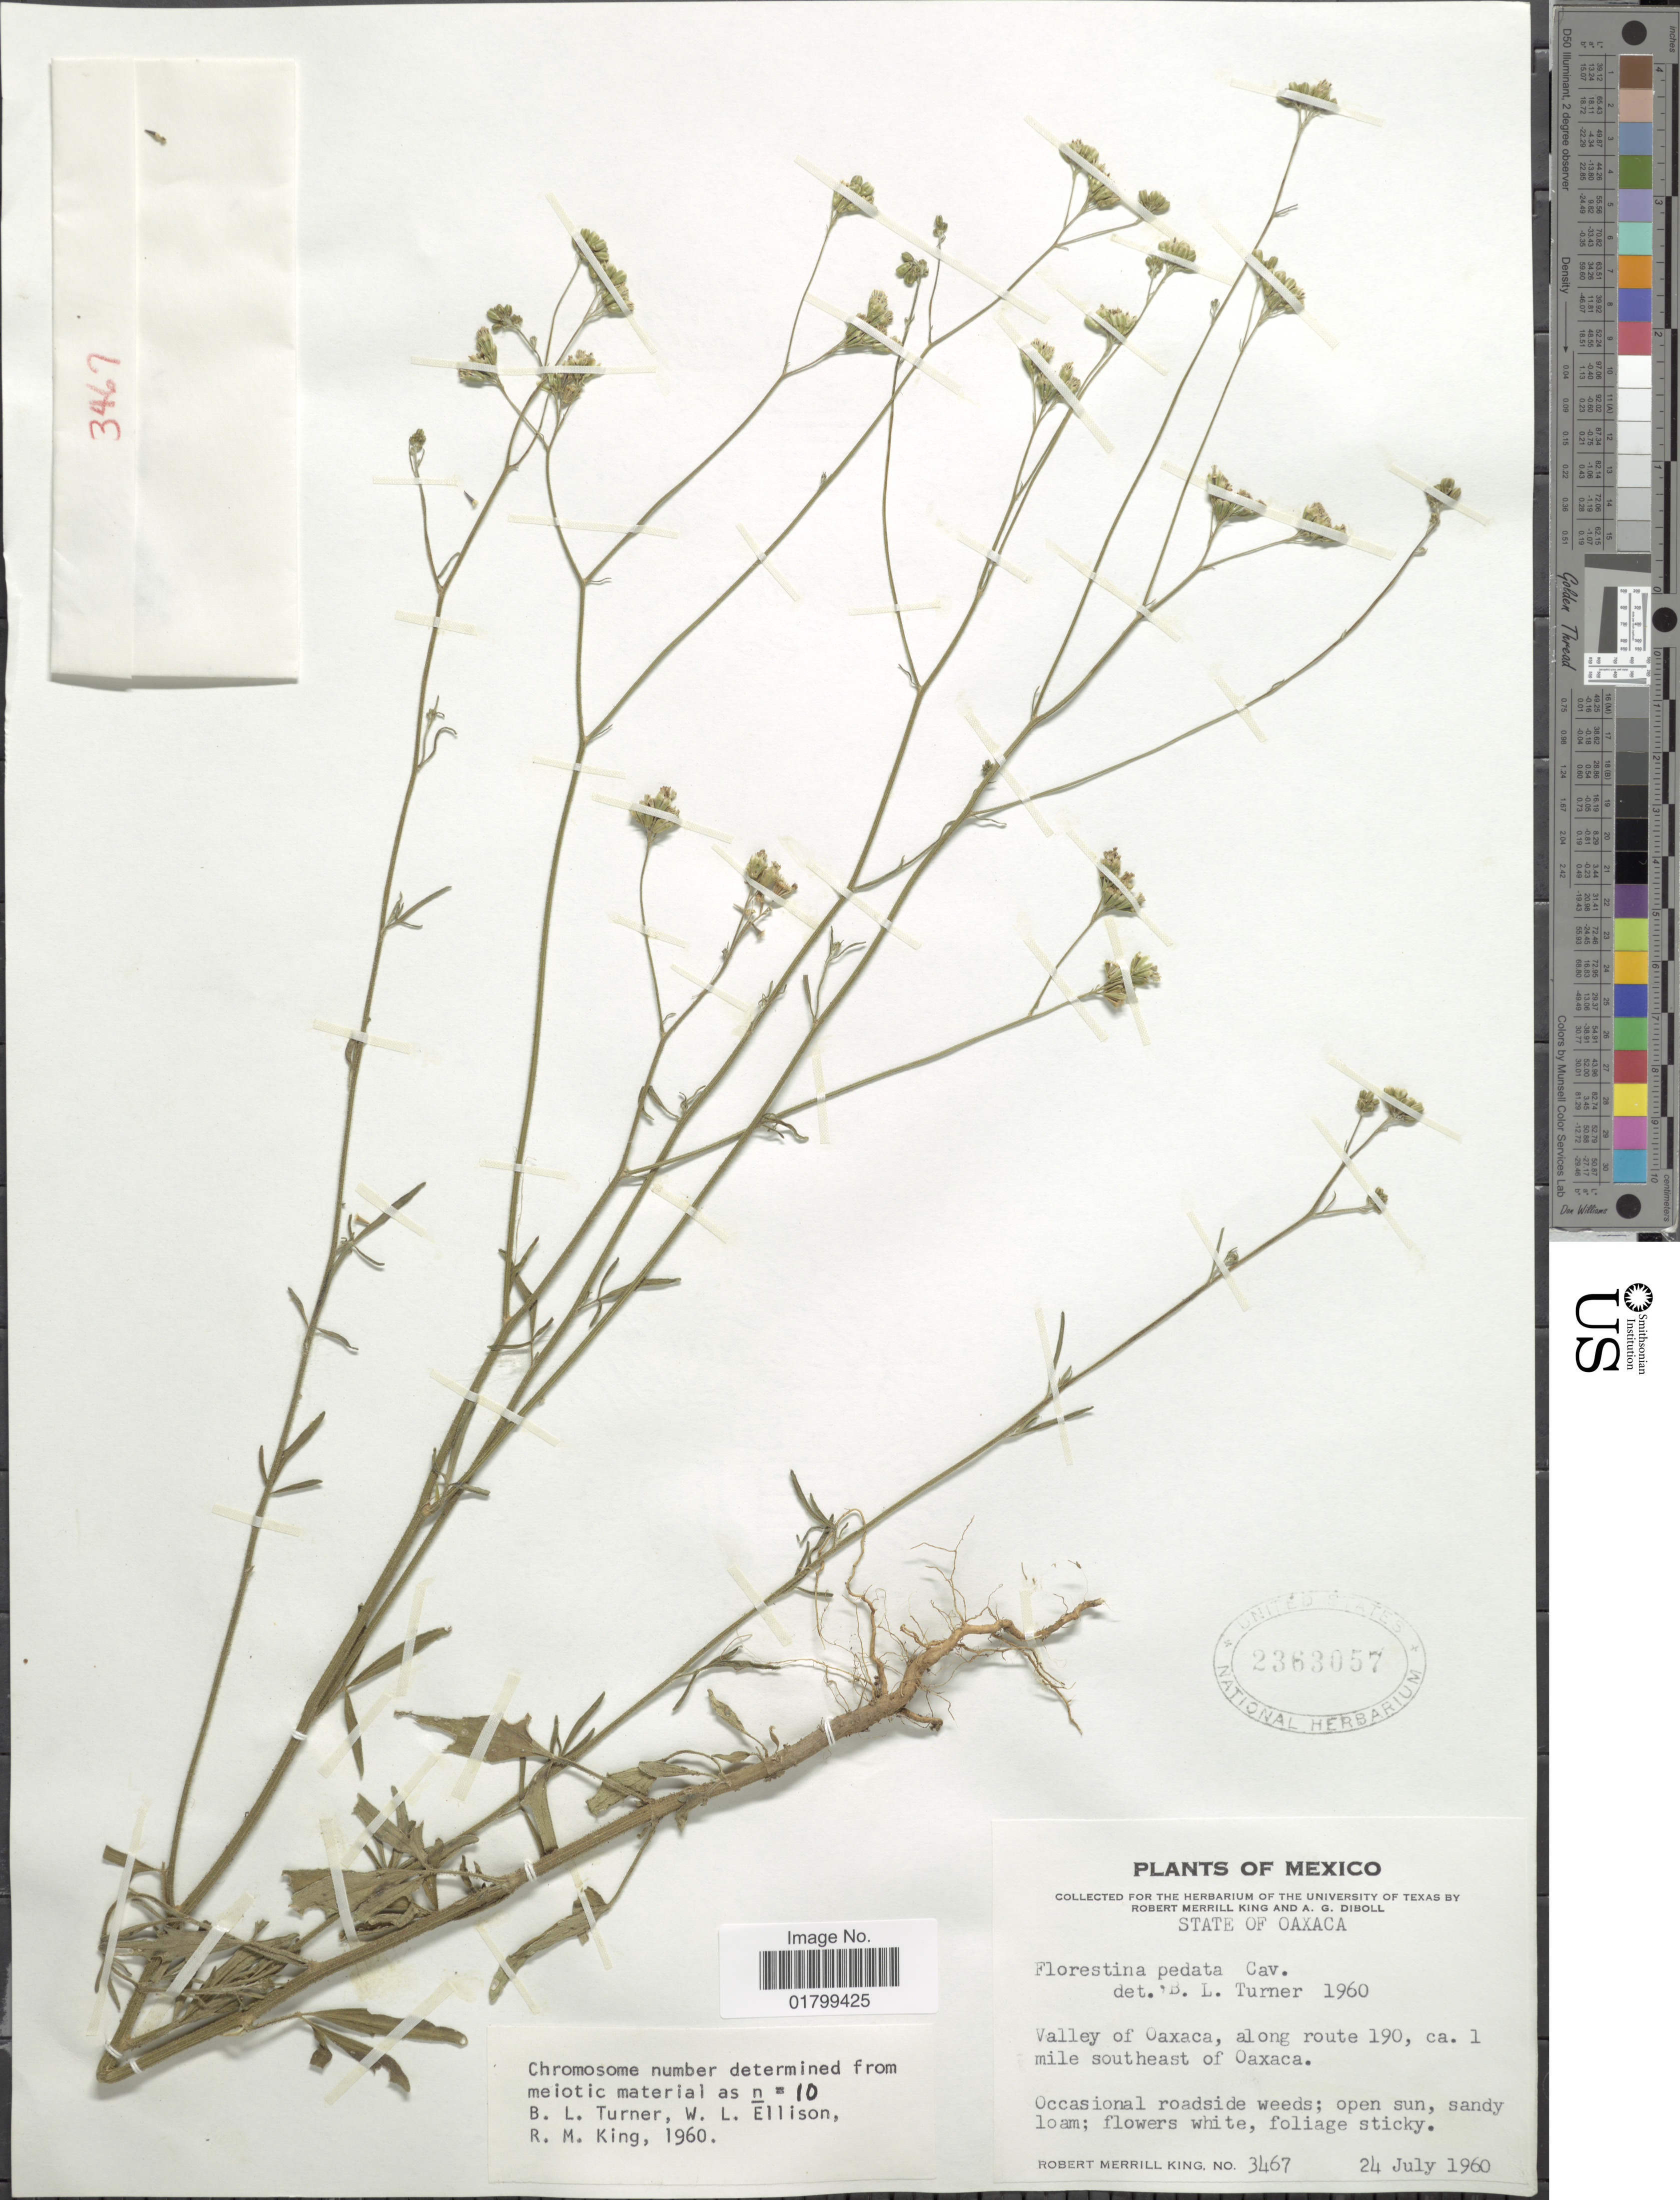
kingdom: Plantae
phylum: Tracheophyta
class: Magnoliopsida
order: Asterales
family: Asteraceae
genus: Florestina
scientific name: Florestina pedata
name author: (Cav.) Cass.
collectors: R. M. King & A. Diboll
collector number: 3467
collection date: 1960-07-24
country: Mexico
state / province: Oaxaca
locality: Valley of Oaxaca, fields along route 190, ca.1 mile southeast of Oaxaca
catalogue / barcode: US 2363057